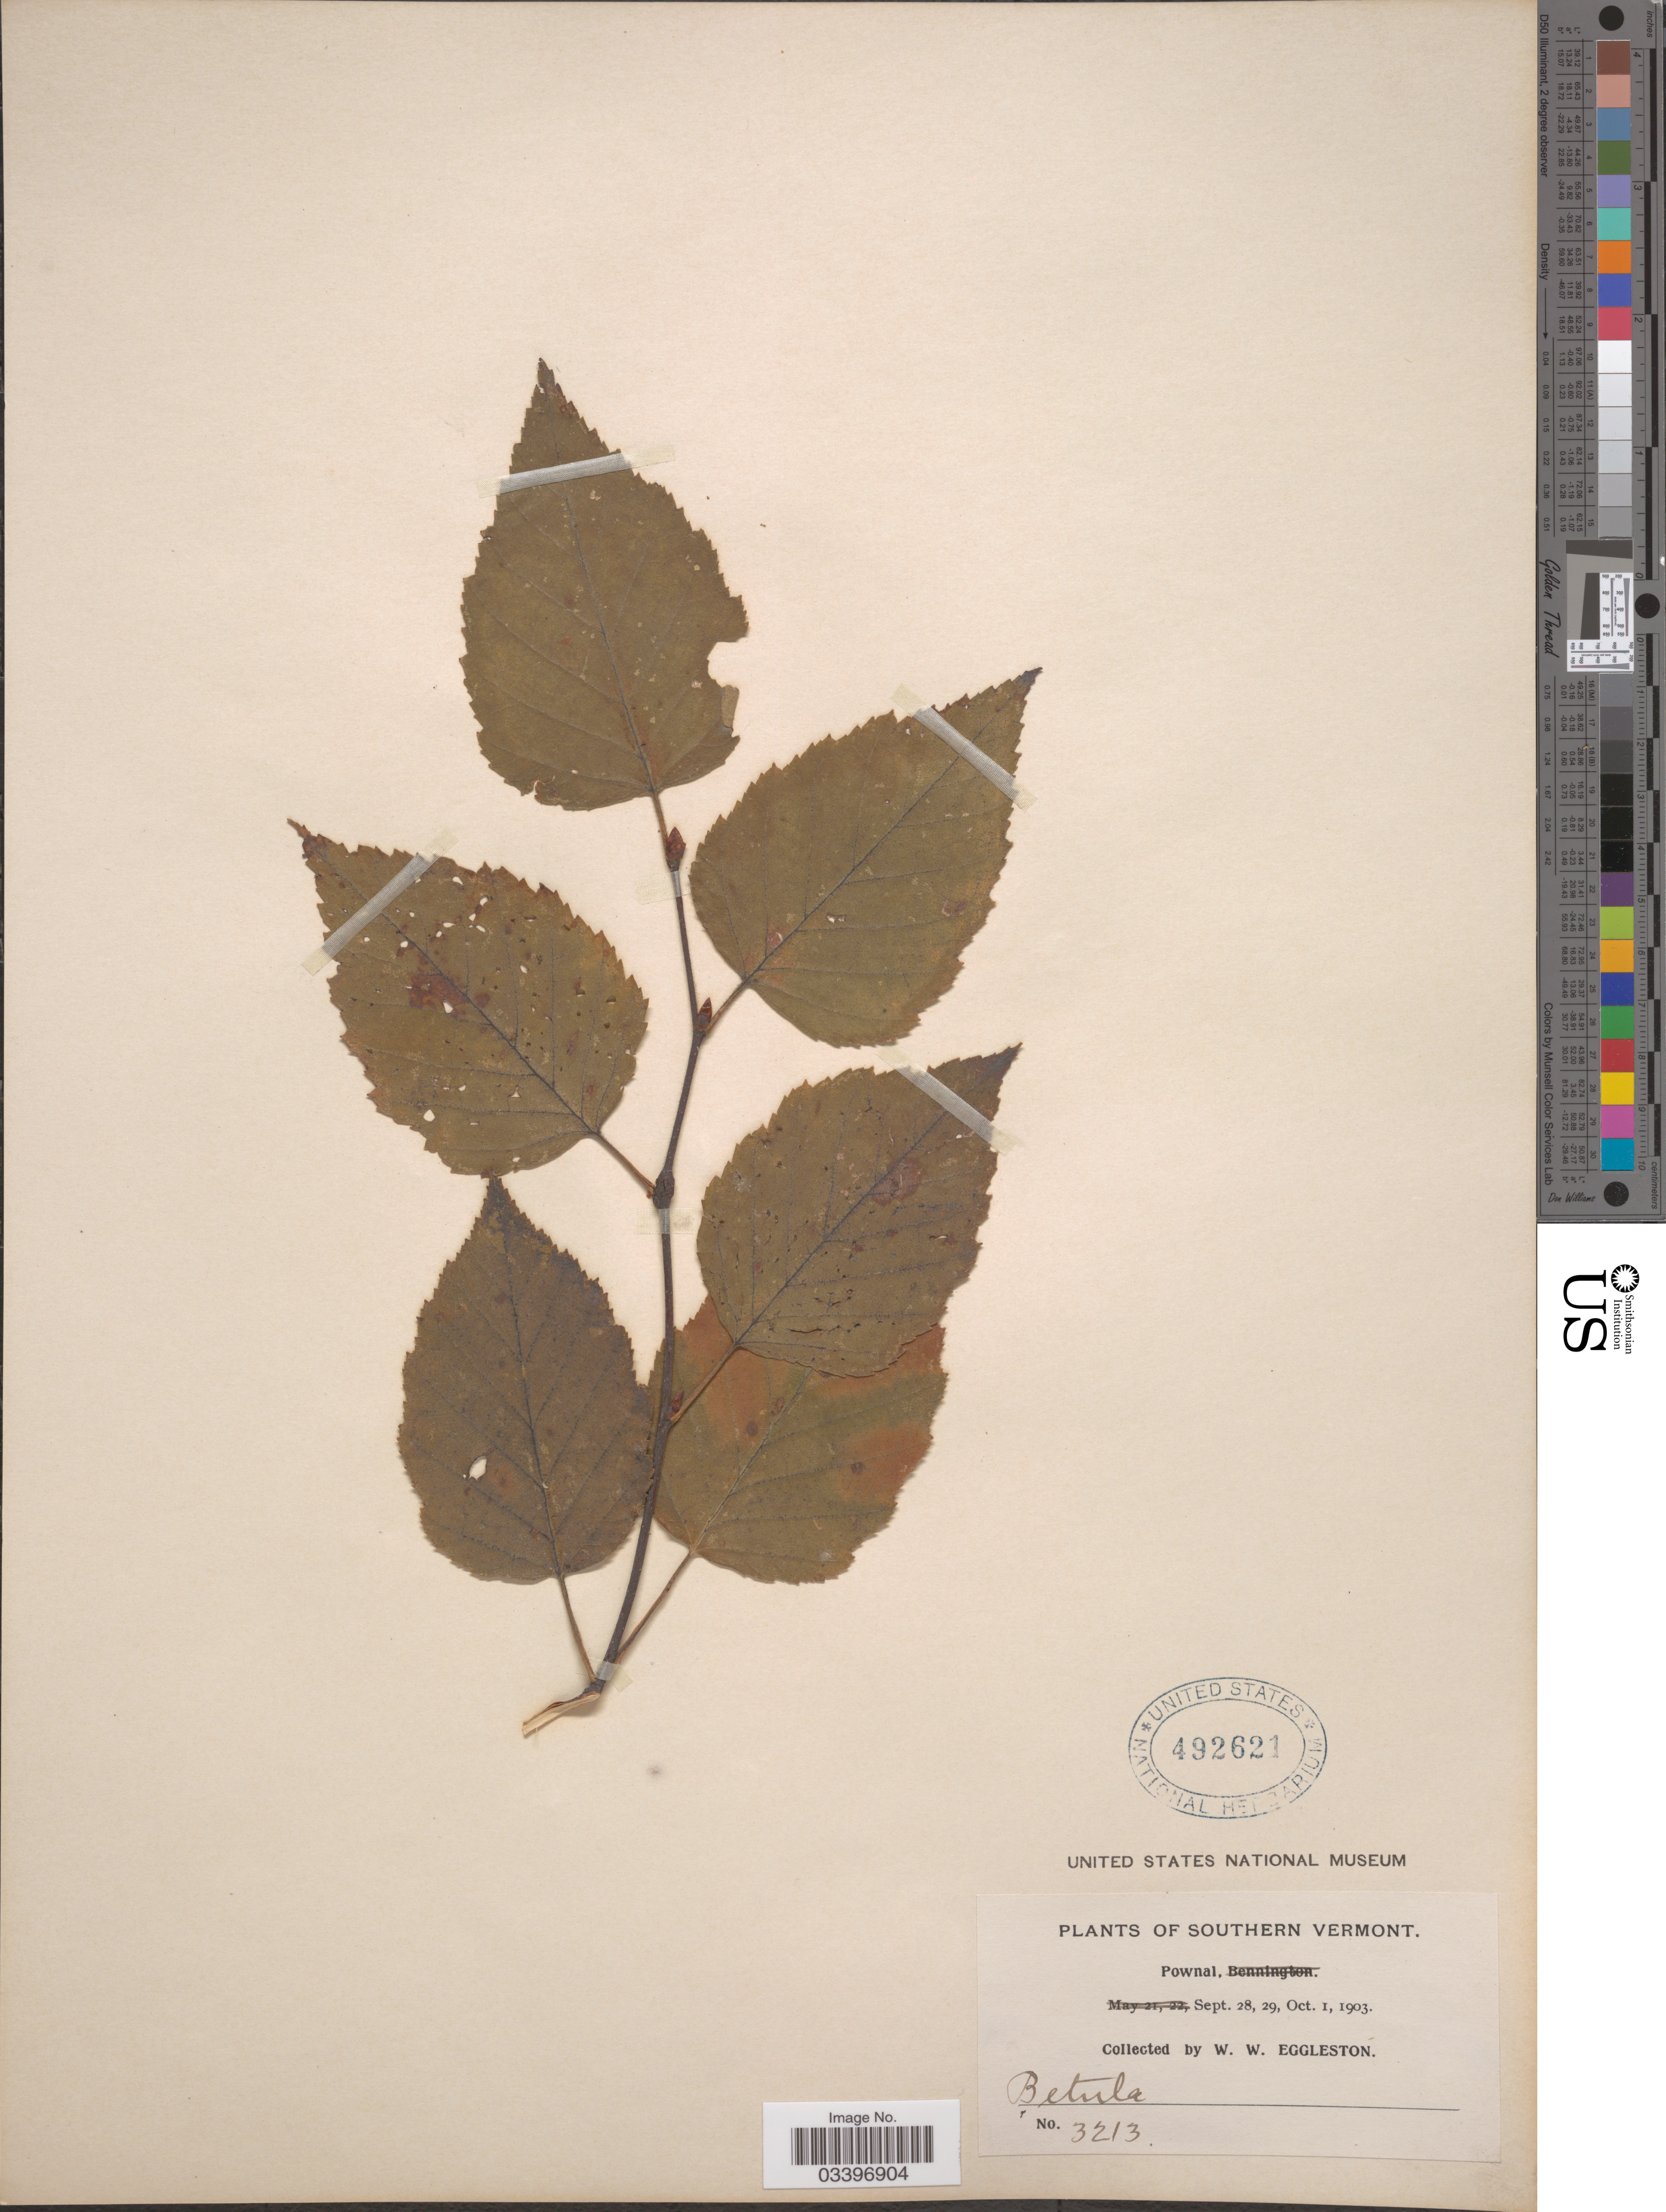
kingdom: Plantae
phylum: Tracheophyta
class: Magnoliopsida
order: Fagales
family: Betulaceae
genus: Betula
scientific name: Betula sp.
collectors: W. W. Eggleston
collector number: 3213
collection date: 1903-09-28/1903-10-01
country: United States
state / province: Vermont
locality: Southern Vermont. Pownal.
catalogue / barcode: US 492621